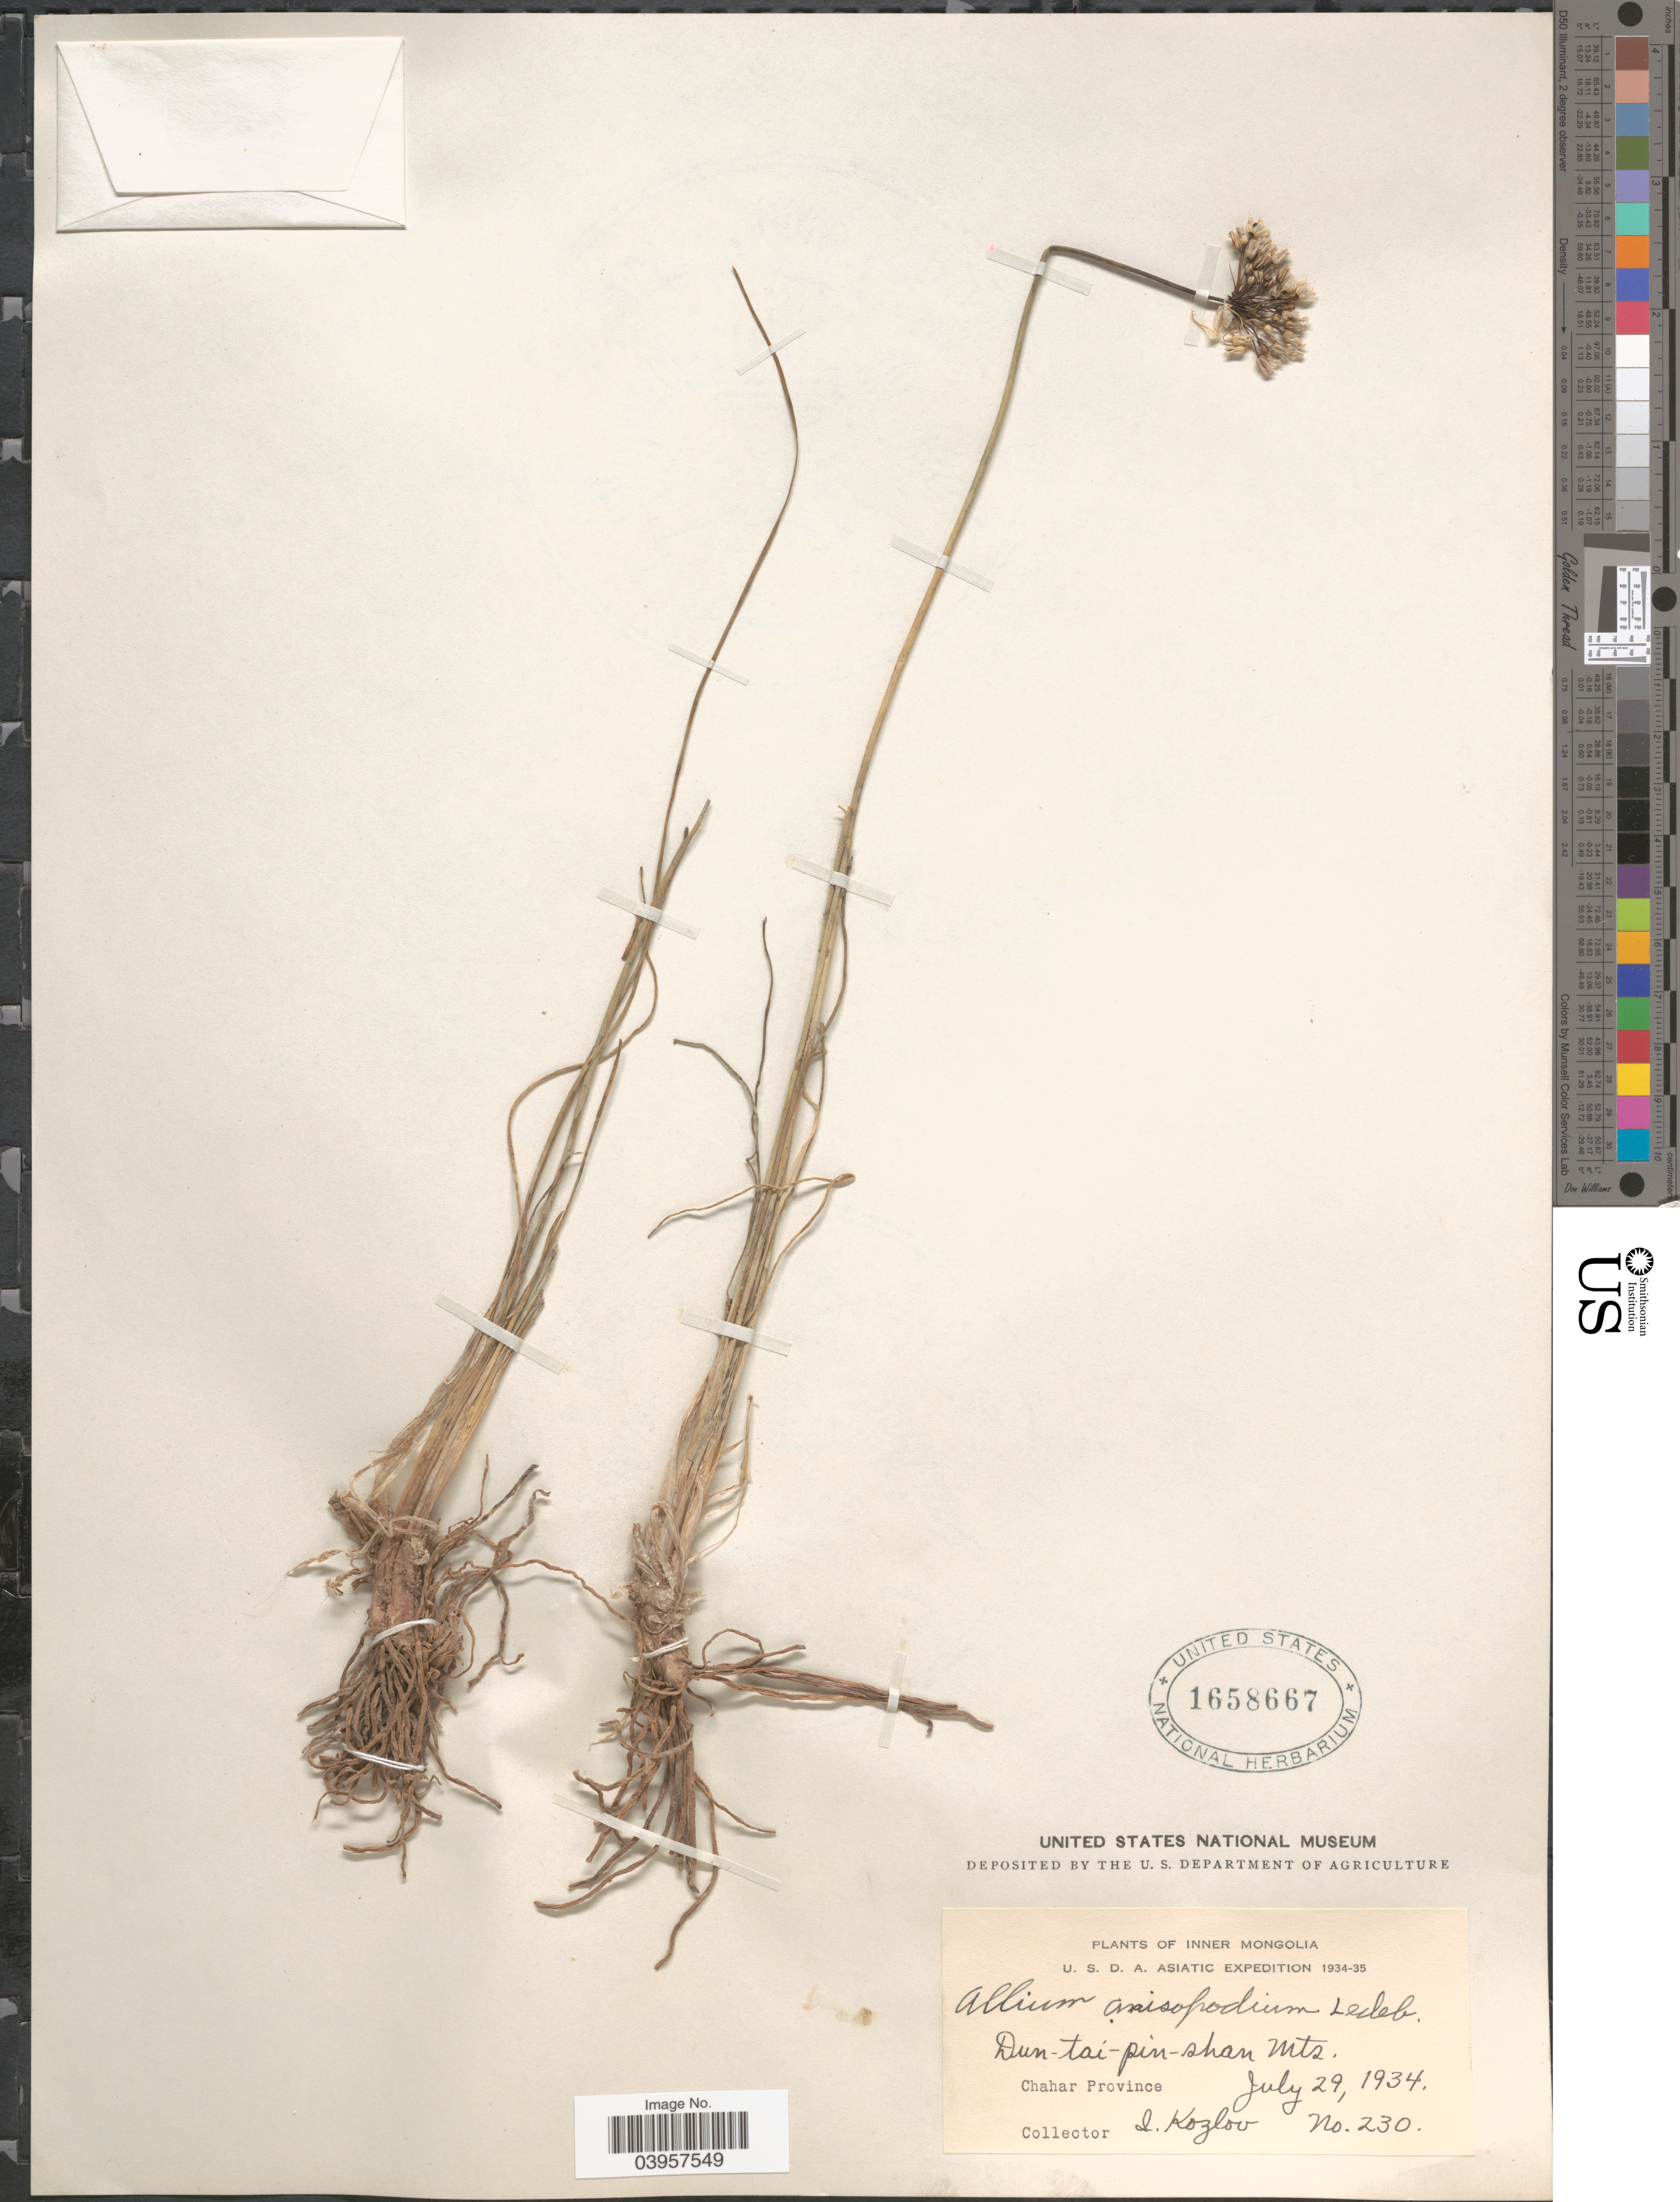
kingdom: Plantae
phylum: Tracheophyta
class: Liliopsida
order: Asparagales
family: Amaryllidaceae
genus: Allium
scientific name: Allium anisopodium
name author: Ledeb.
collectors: I. Kozlov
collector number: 230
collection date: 1934-07-29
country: China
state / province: Nei Monggol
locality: Inner Mongolia. Dun-tai-pin-shan Mts. Chahar Province.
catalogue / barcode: US 1658667